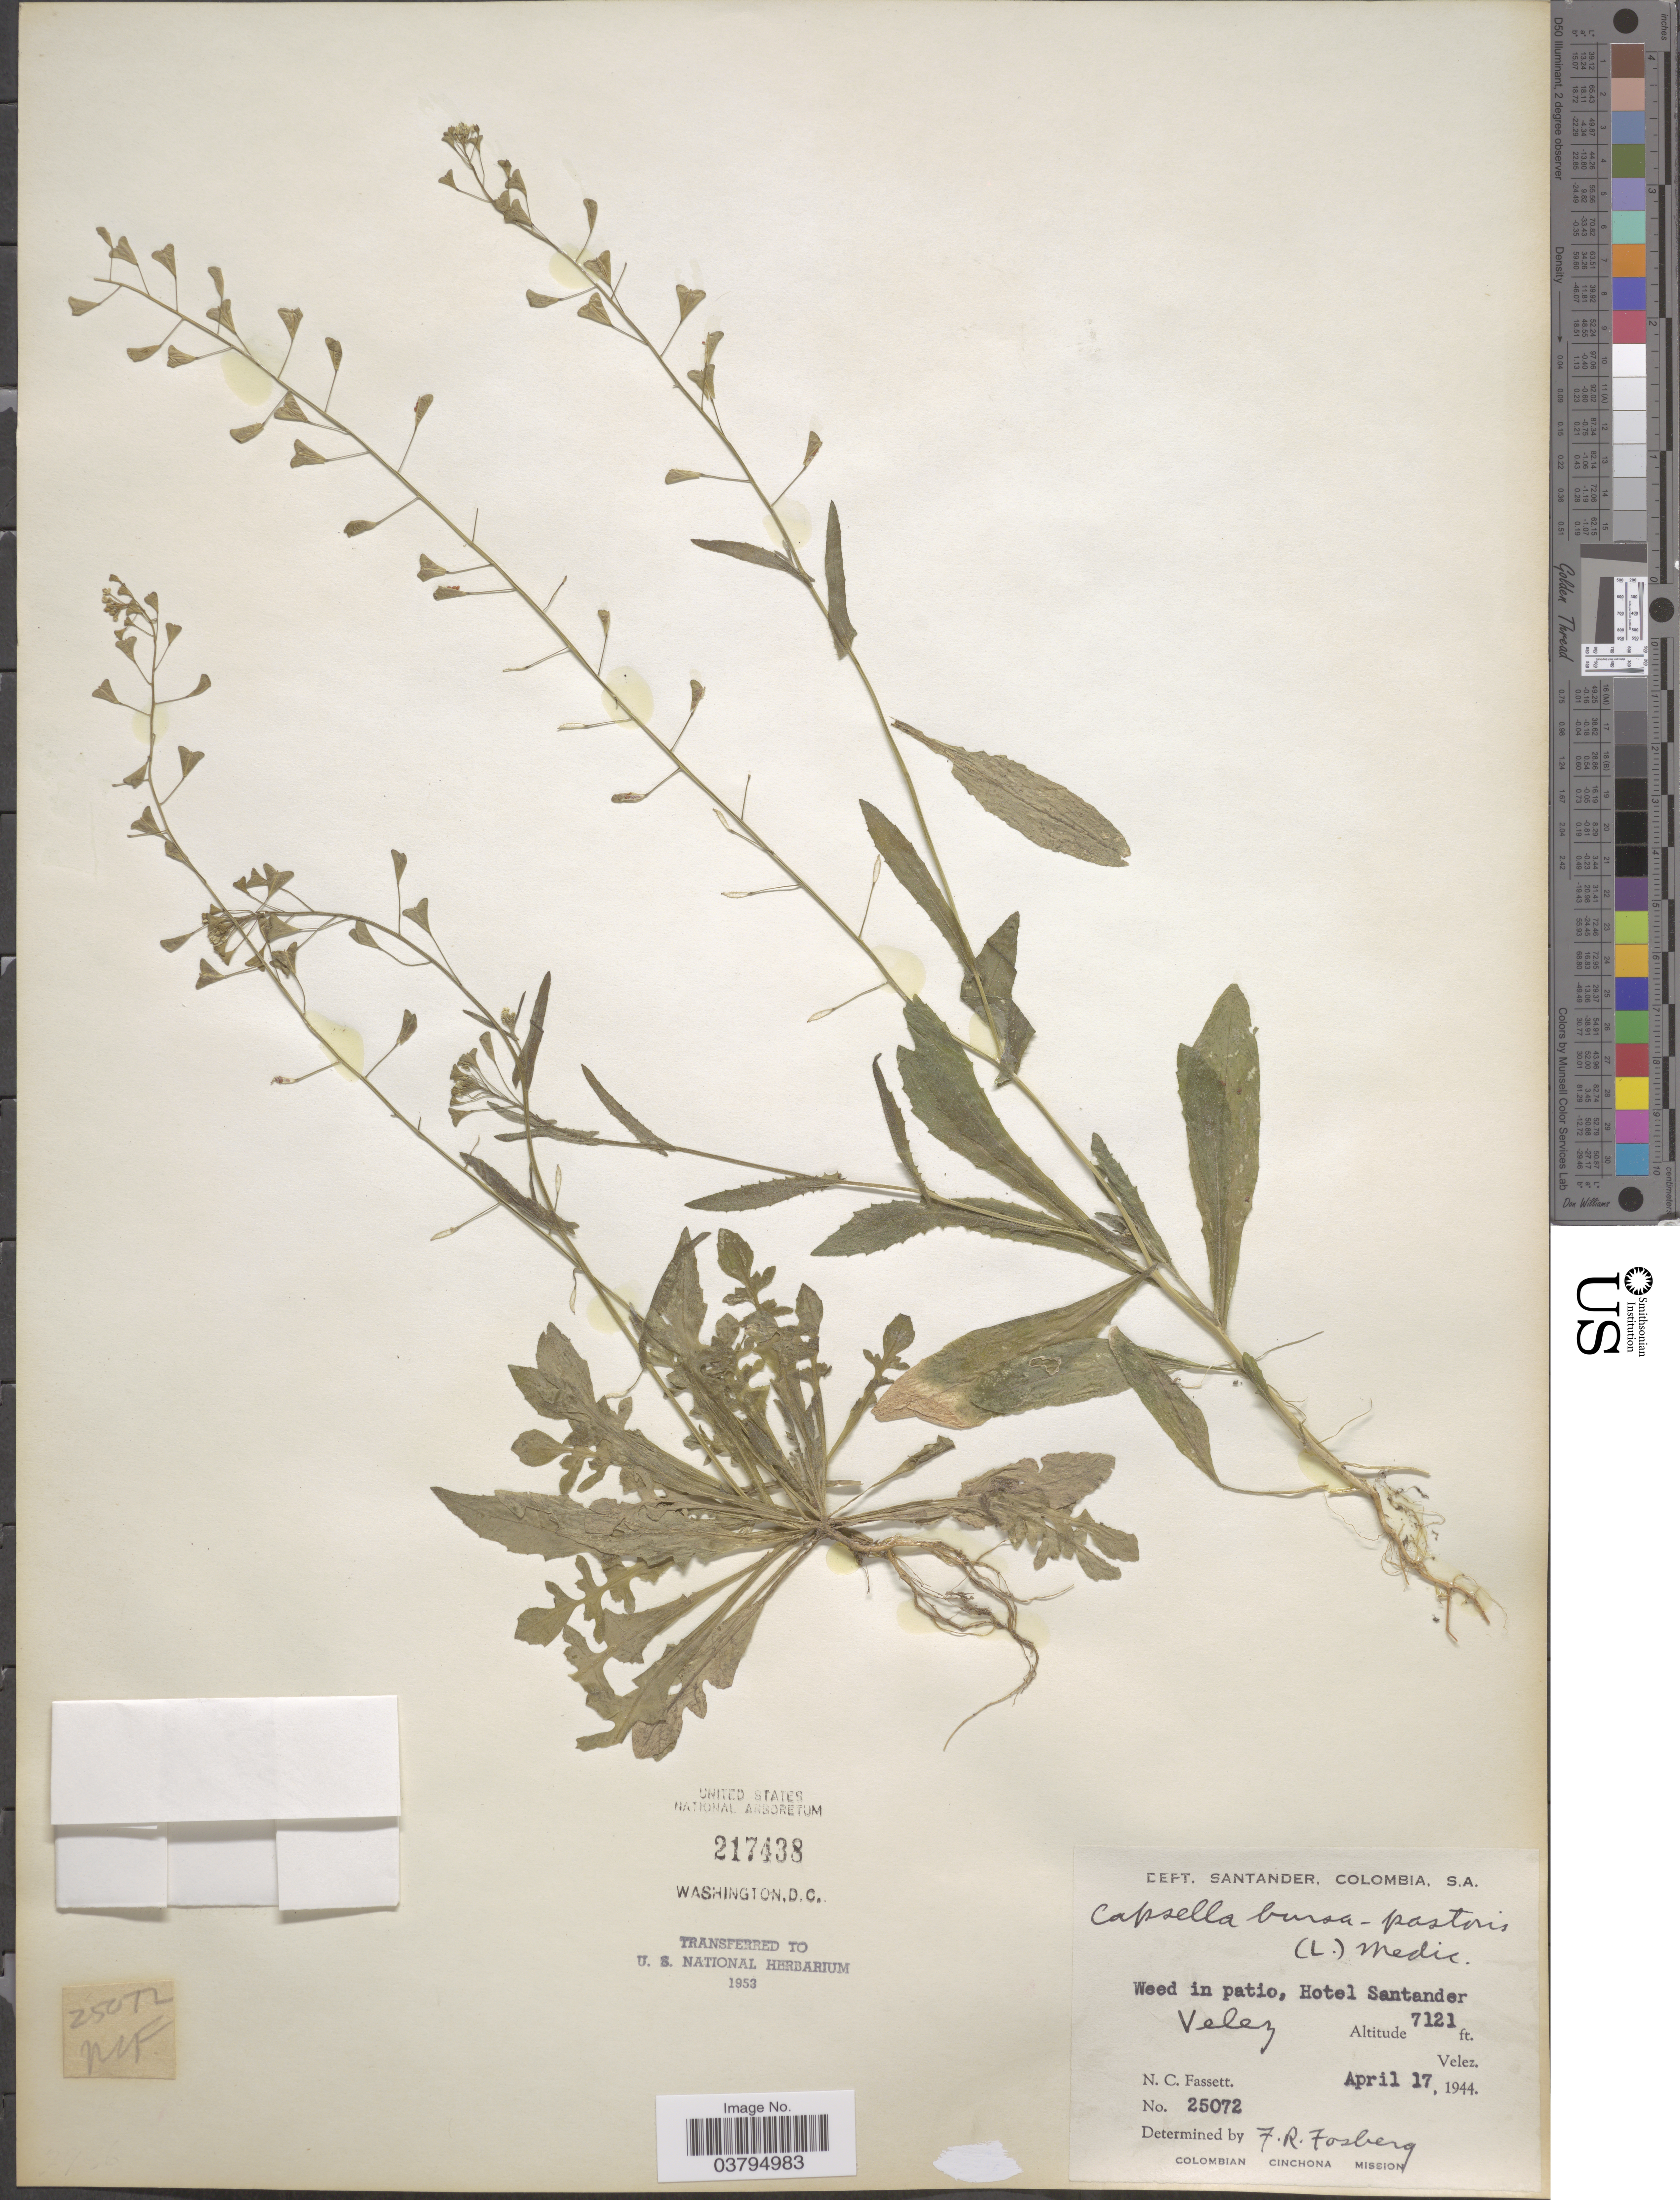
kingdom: Plantae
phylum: Tracheophyta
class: Magnoliopsida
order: Brassicales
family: Brassicaceae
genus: Capsella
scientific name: Capsella bursa-pastoris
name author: (L.) Medik.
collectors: N. C. Fassett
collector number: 25072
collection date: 1944-04-17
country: Colombia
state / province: Santander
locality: Dept. Santander. Hotel Santander. Velez.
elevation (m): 2170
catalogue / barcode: US 217438